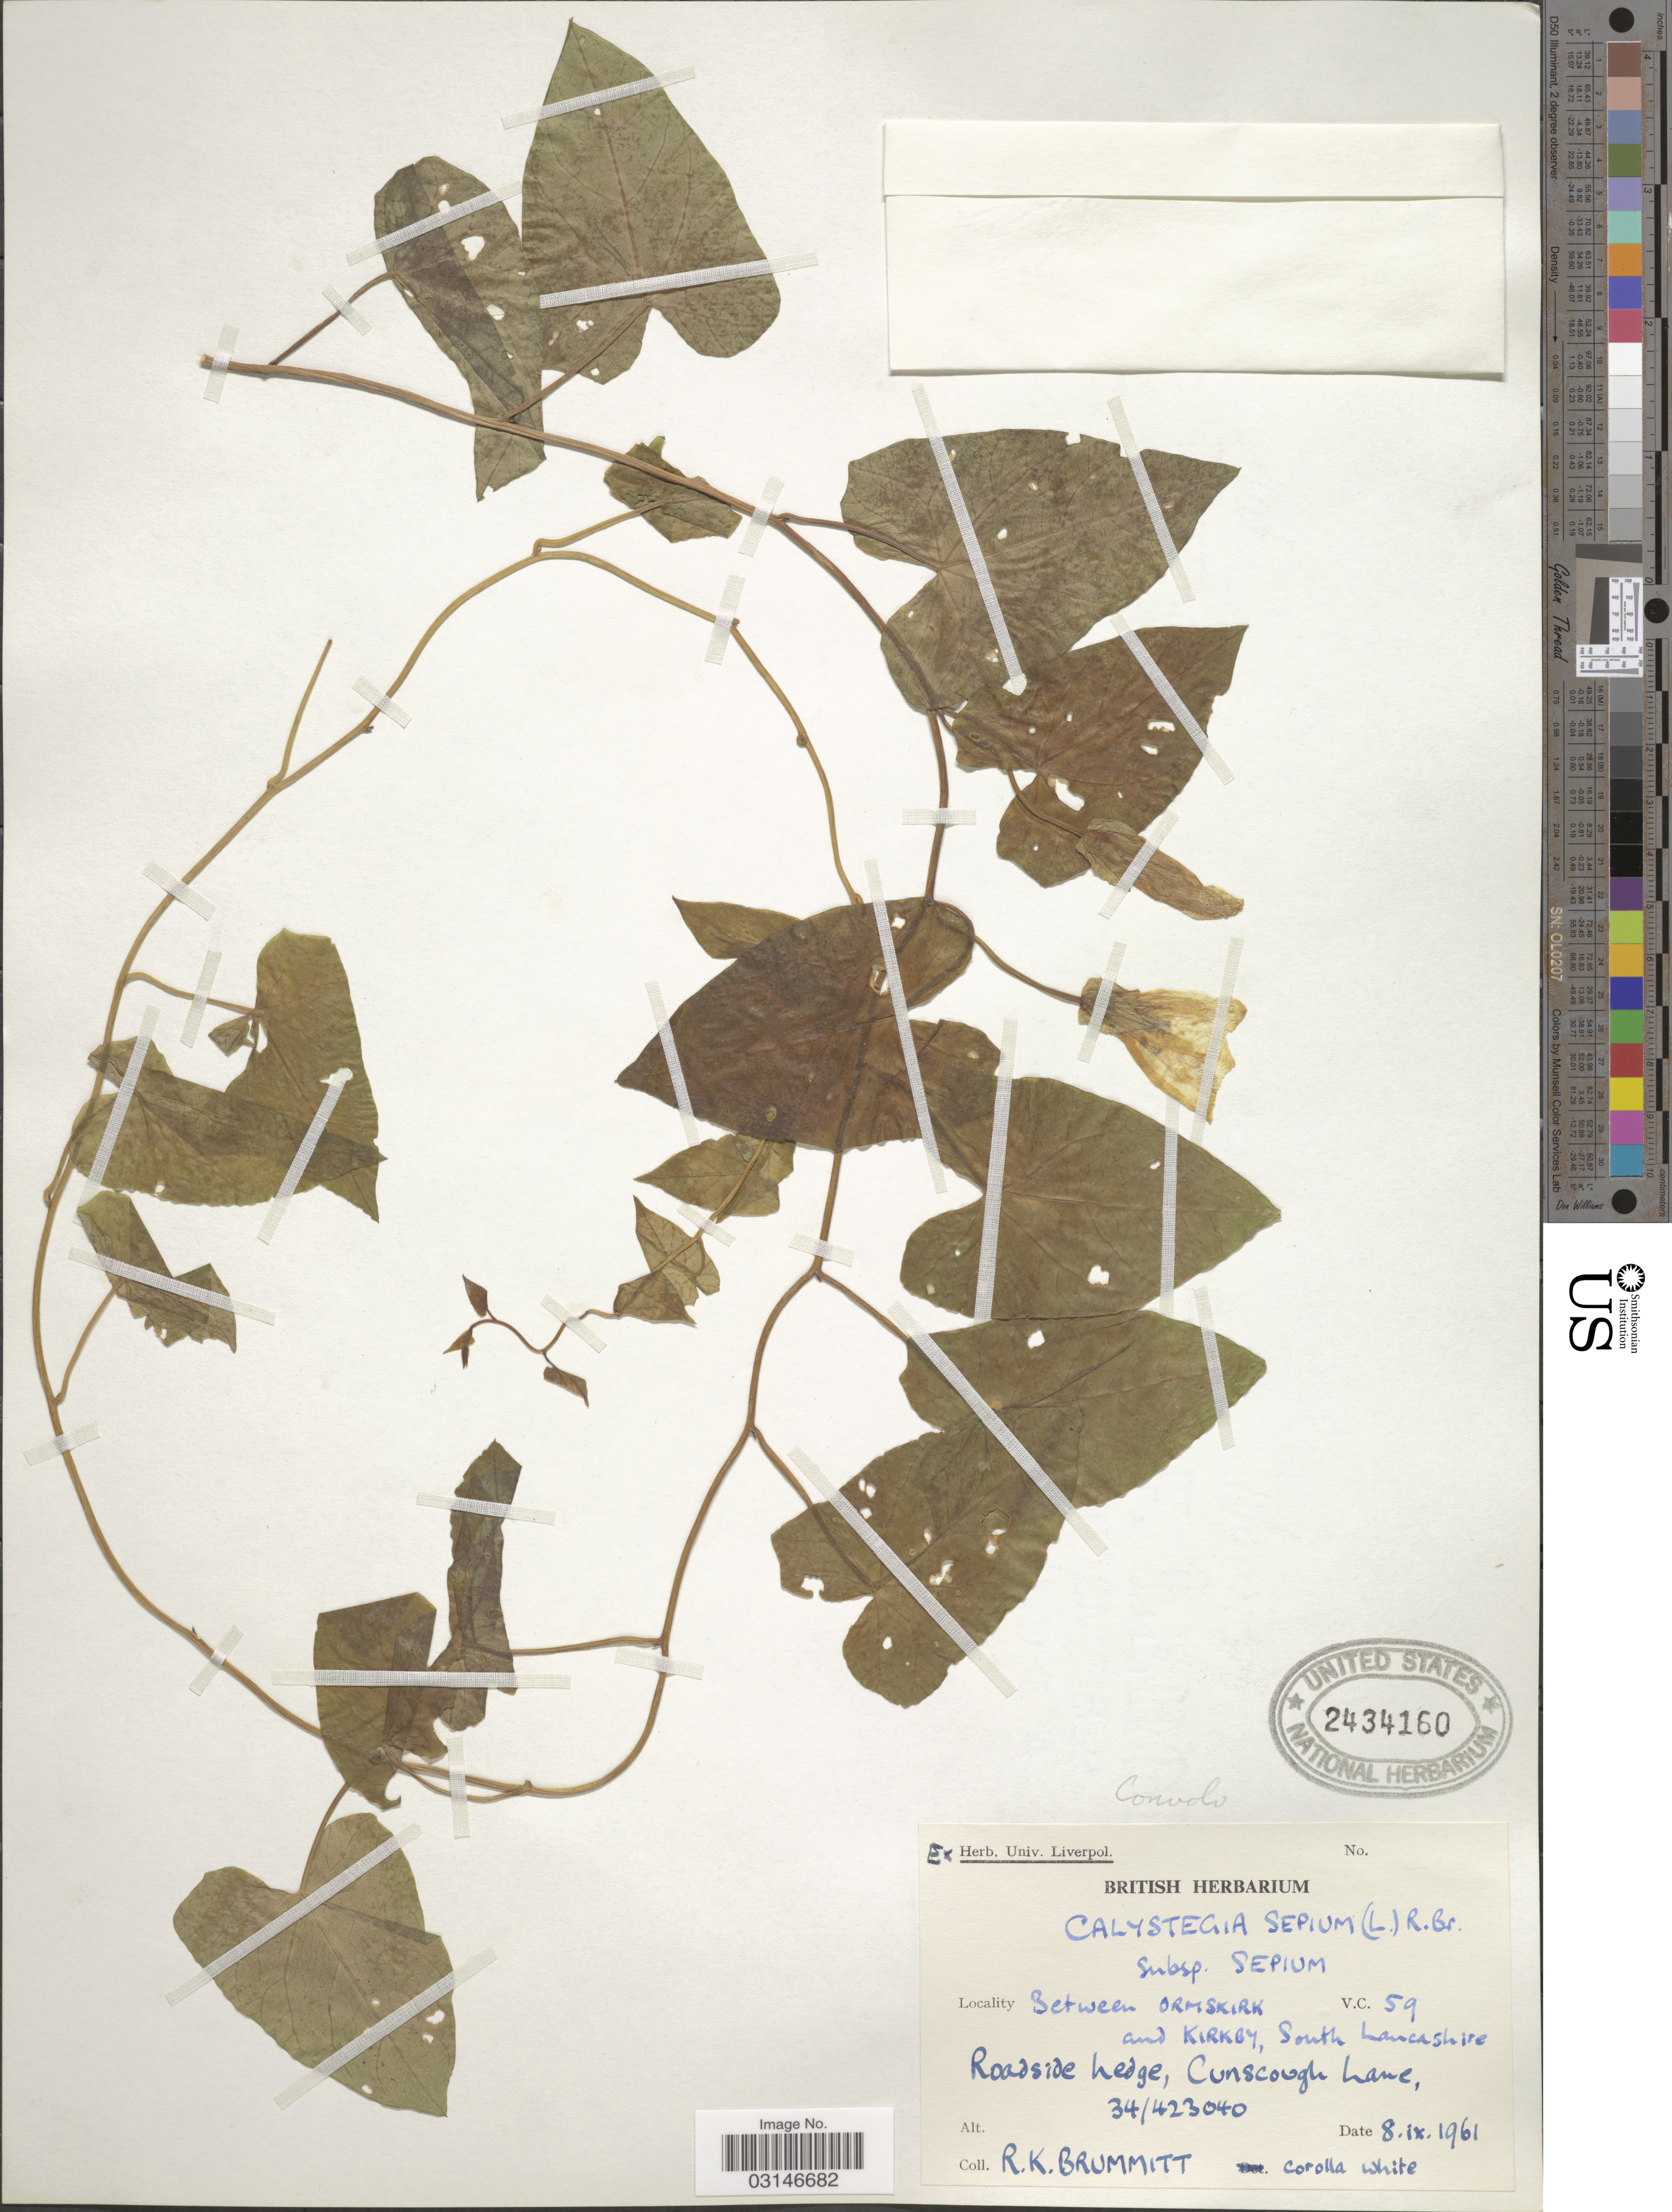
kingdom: Plantae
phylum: Tracheophyta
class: Magnoliopsida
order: Solanales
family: Convolvulaceae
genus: Calystegia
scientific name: Calystegia sepium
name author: (L.) R. Br.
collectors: R. K. Brummitt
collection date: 1961-09-08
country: United Kingdom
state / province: England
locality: Between Omskirk and Kirkby, South Lancashire. Roadside hedge, Cunscough Lane, 34/423040.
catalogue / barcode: US 2434160